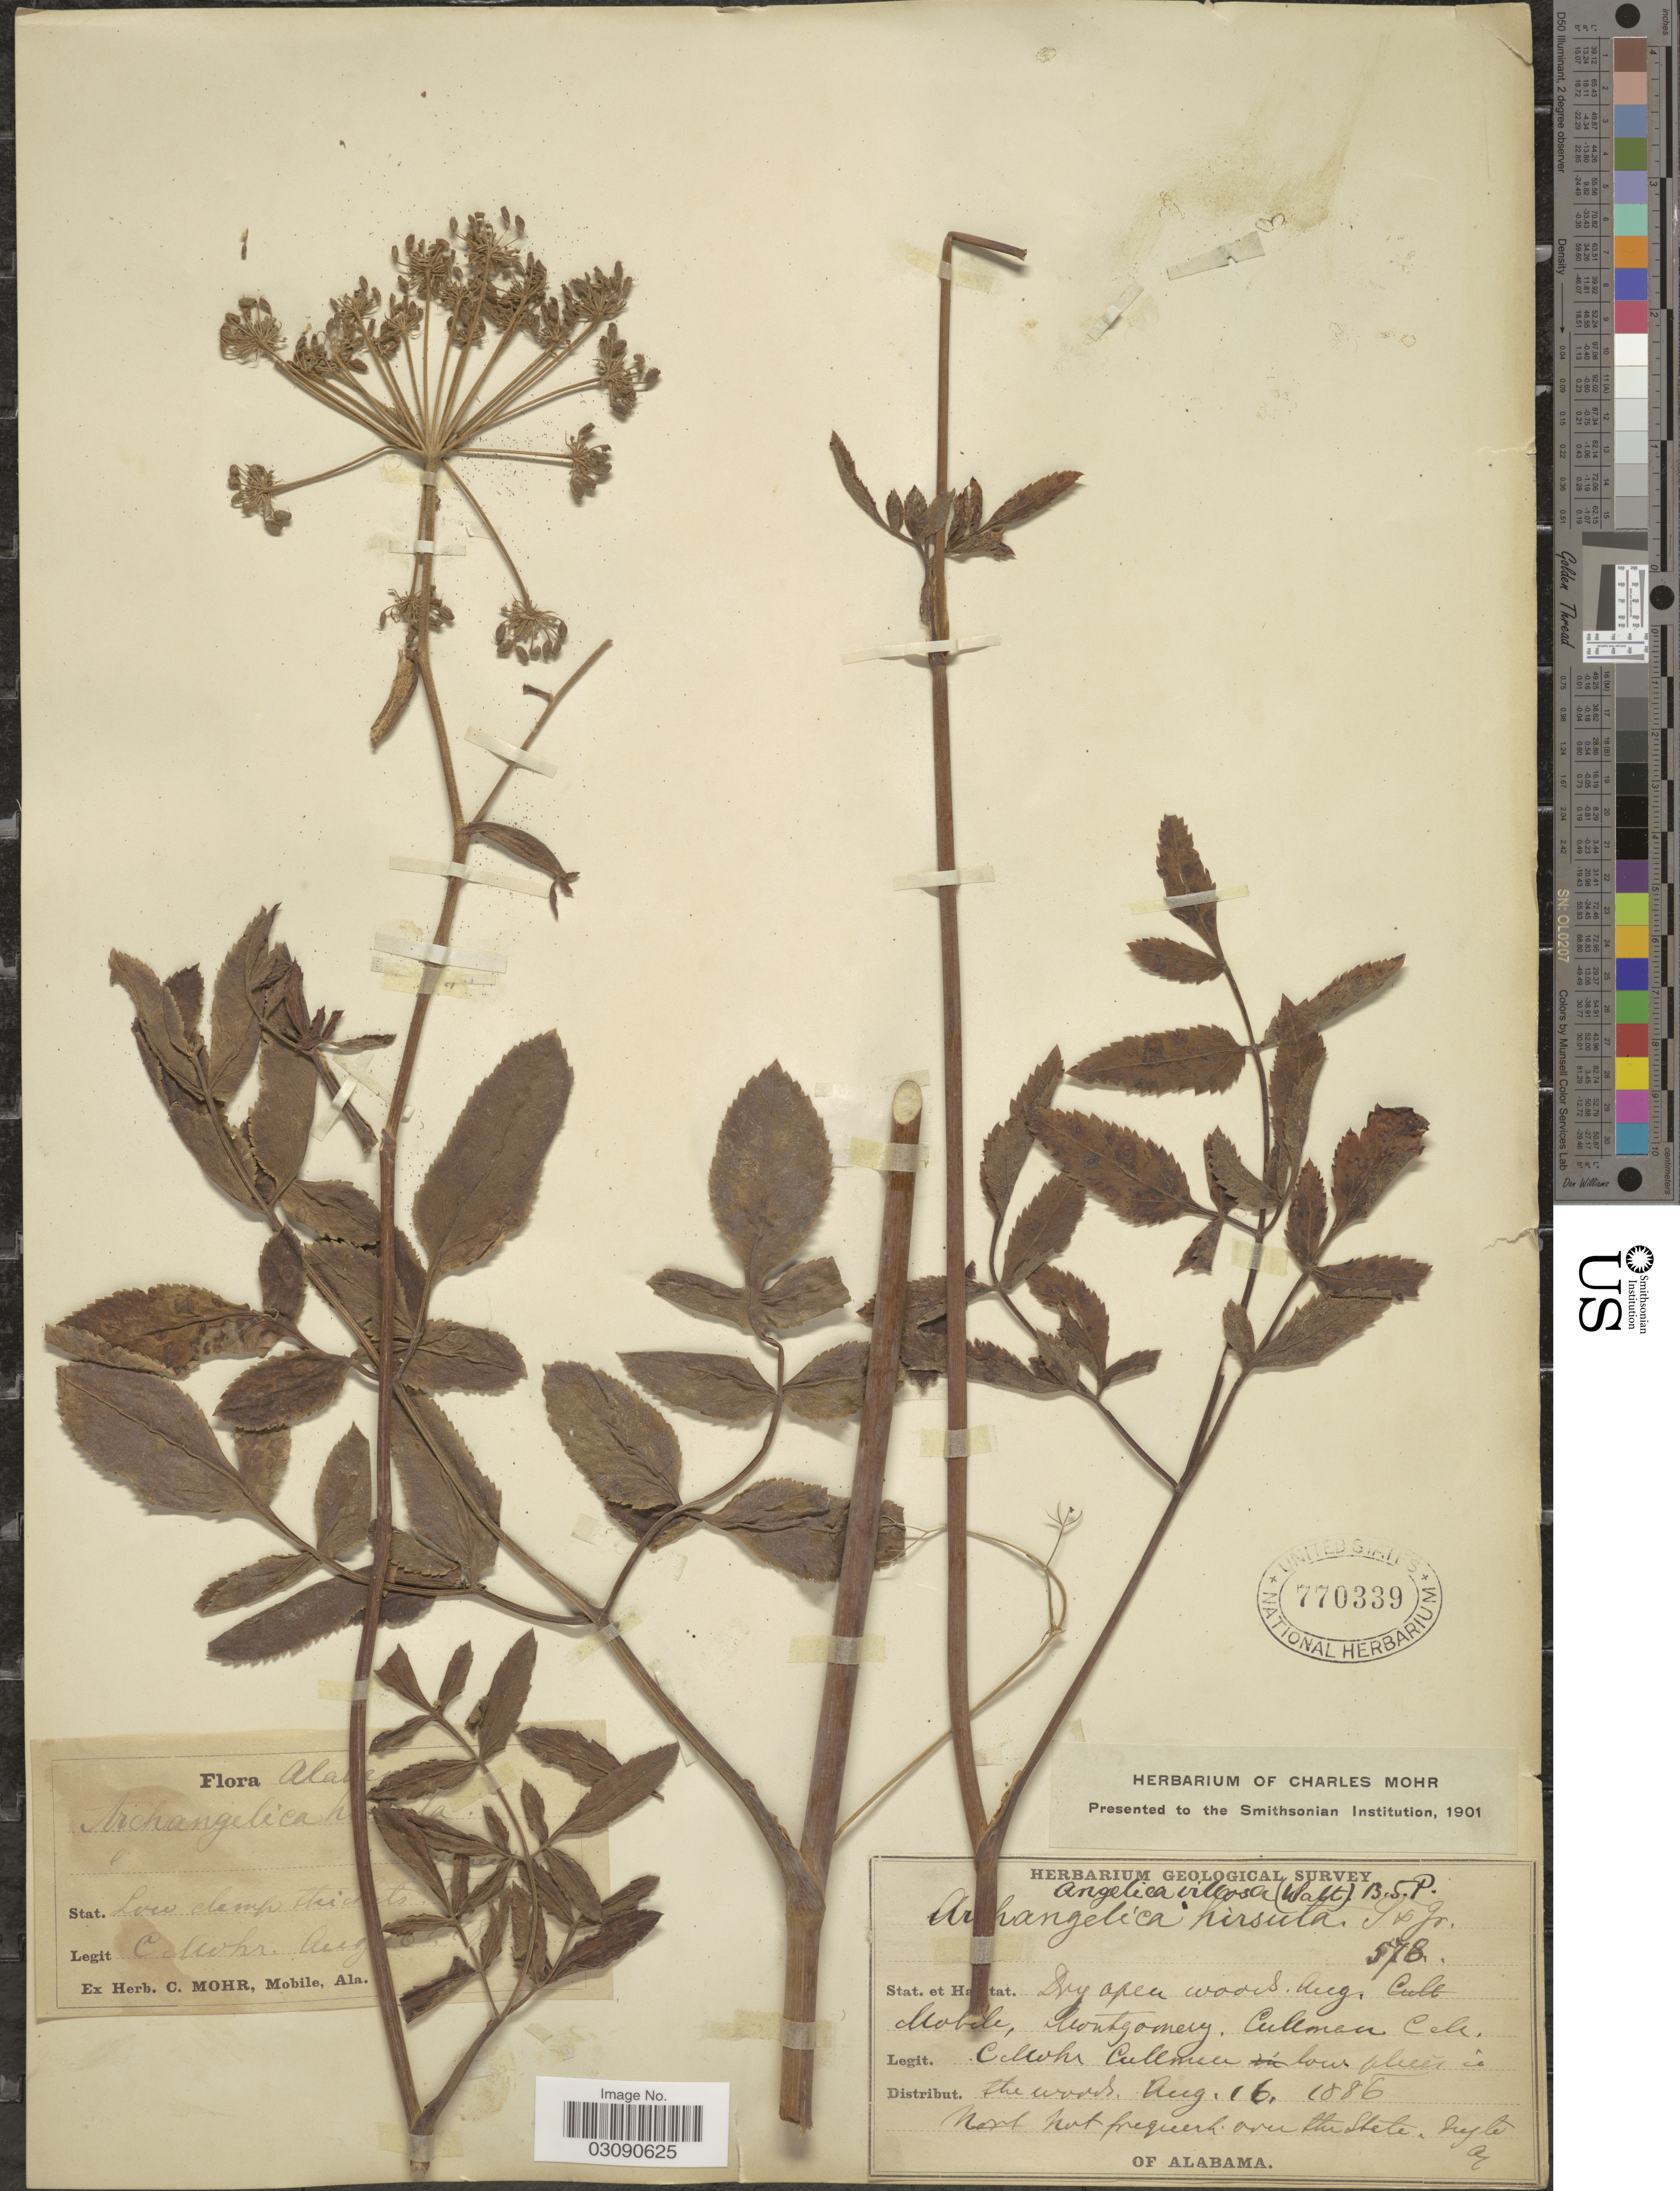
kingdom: Plantae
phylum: Tracheophyta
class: Magnoliopsida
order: Apiales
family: Apiaceae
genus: Angelica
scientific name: Angelica venenosa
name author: (Greenway) Fernald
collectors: Mohr, C. T. (herbarium)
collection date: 1886-08-16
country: United States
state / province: Alabama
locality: Mobile, Montgomery, Cullman Co.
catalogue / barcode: US 770339